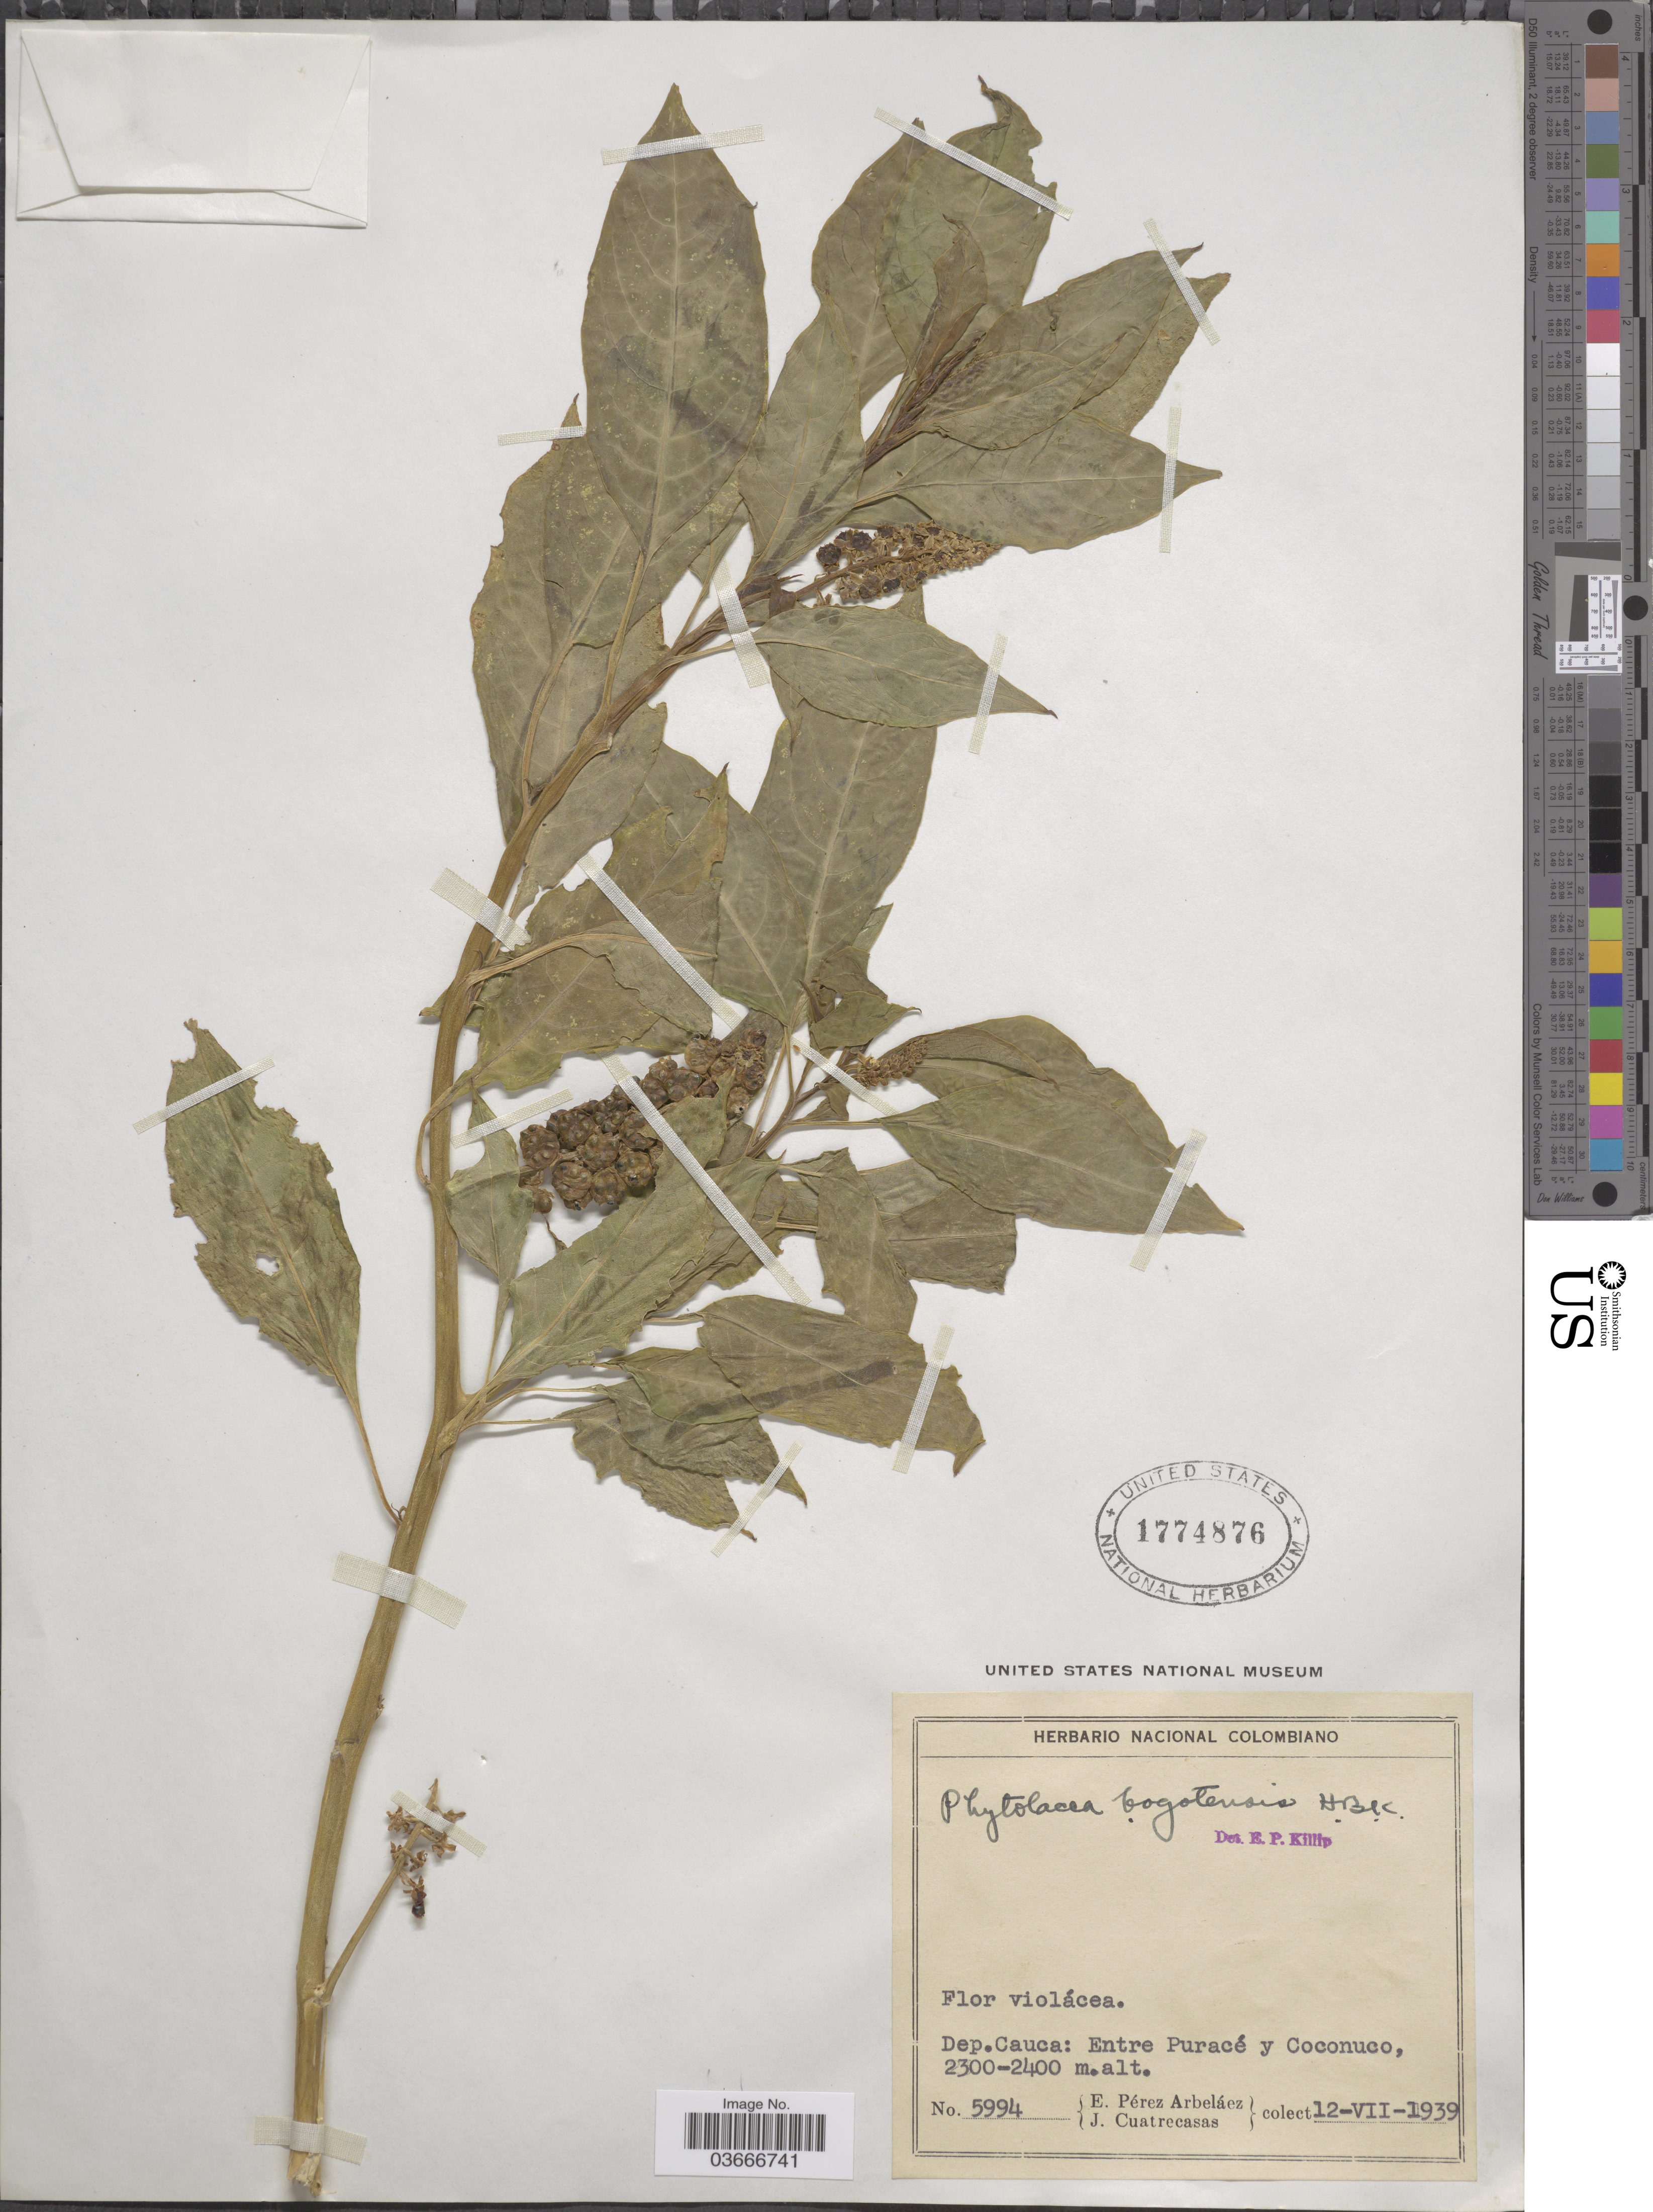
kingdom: Plantae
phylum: Tracheophyta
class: Magnoliopsida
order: Caryophyllales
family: Phytolaccaceae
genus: Phytolacca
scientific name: Phytolacca bogotensis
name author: Kunth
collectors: E. Pérez Arbeláez & J. Cuatrecasas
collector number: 5994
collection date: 1939-07-12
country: Colombia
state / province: Cauca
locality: Dep. Cauca: Entre Puracé y Coconuco.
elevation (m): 2300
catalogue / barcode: US 1774876